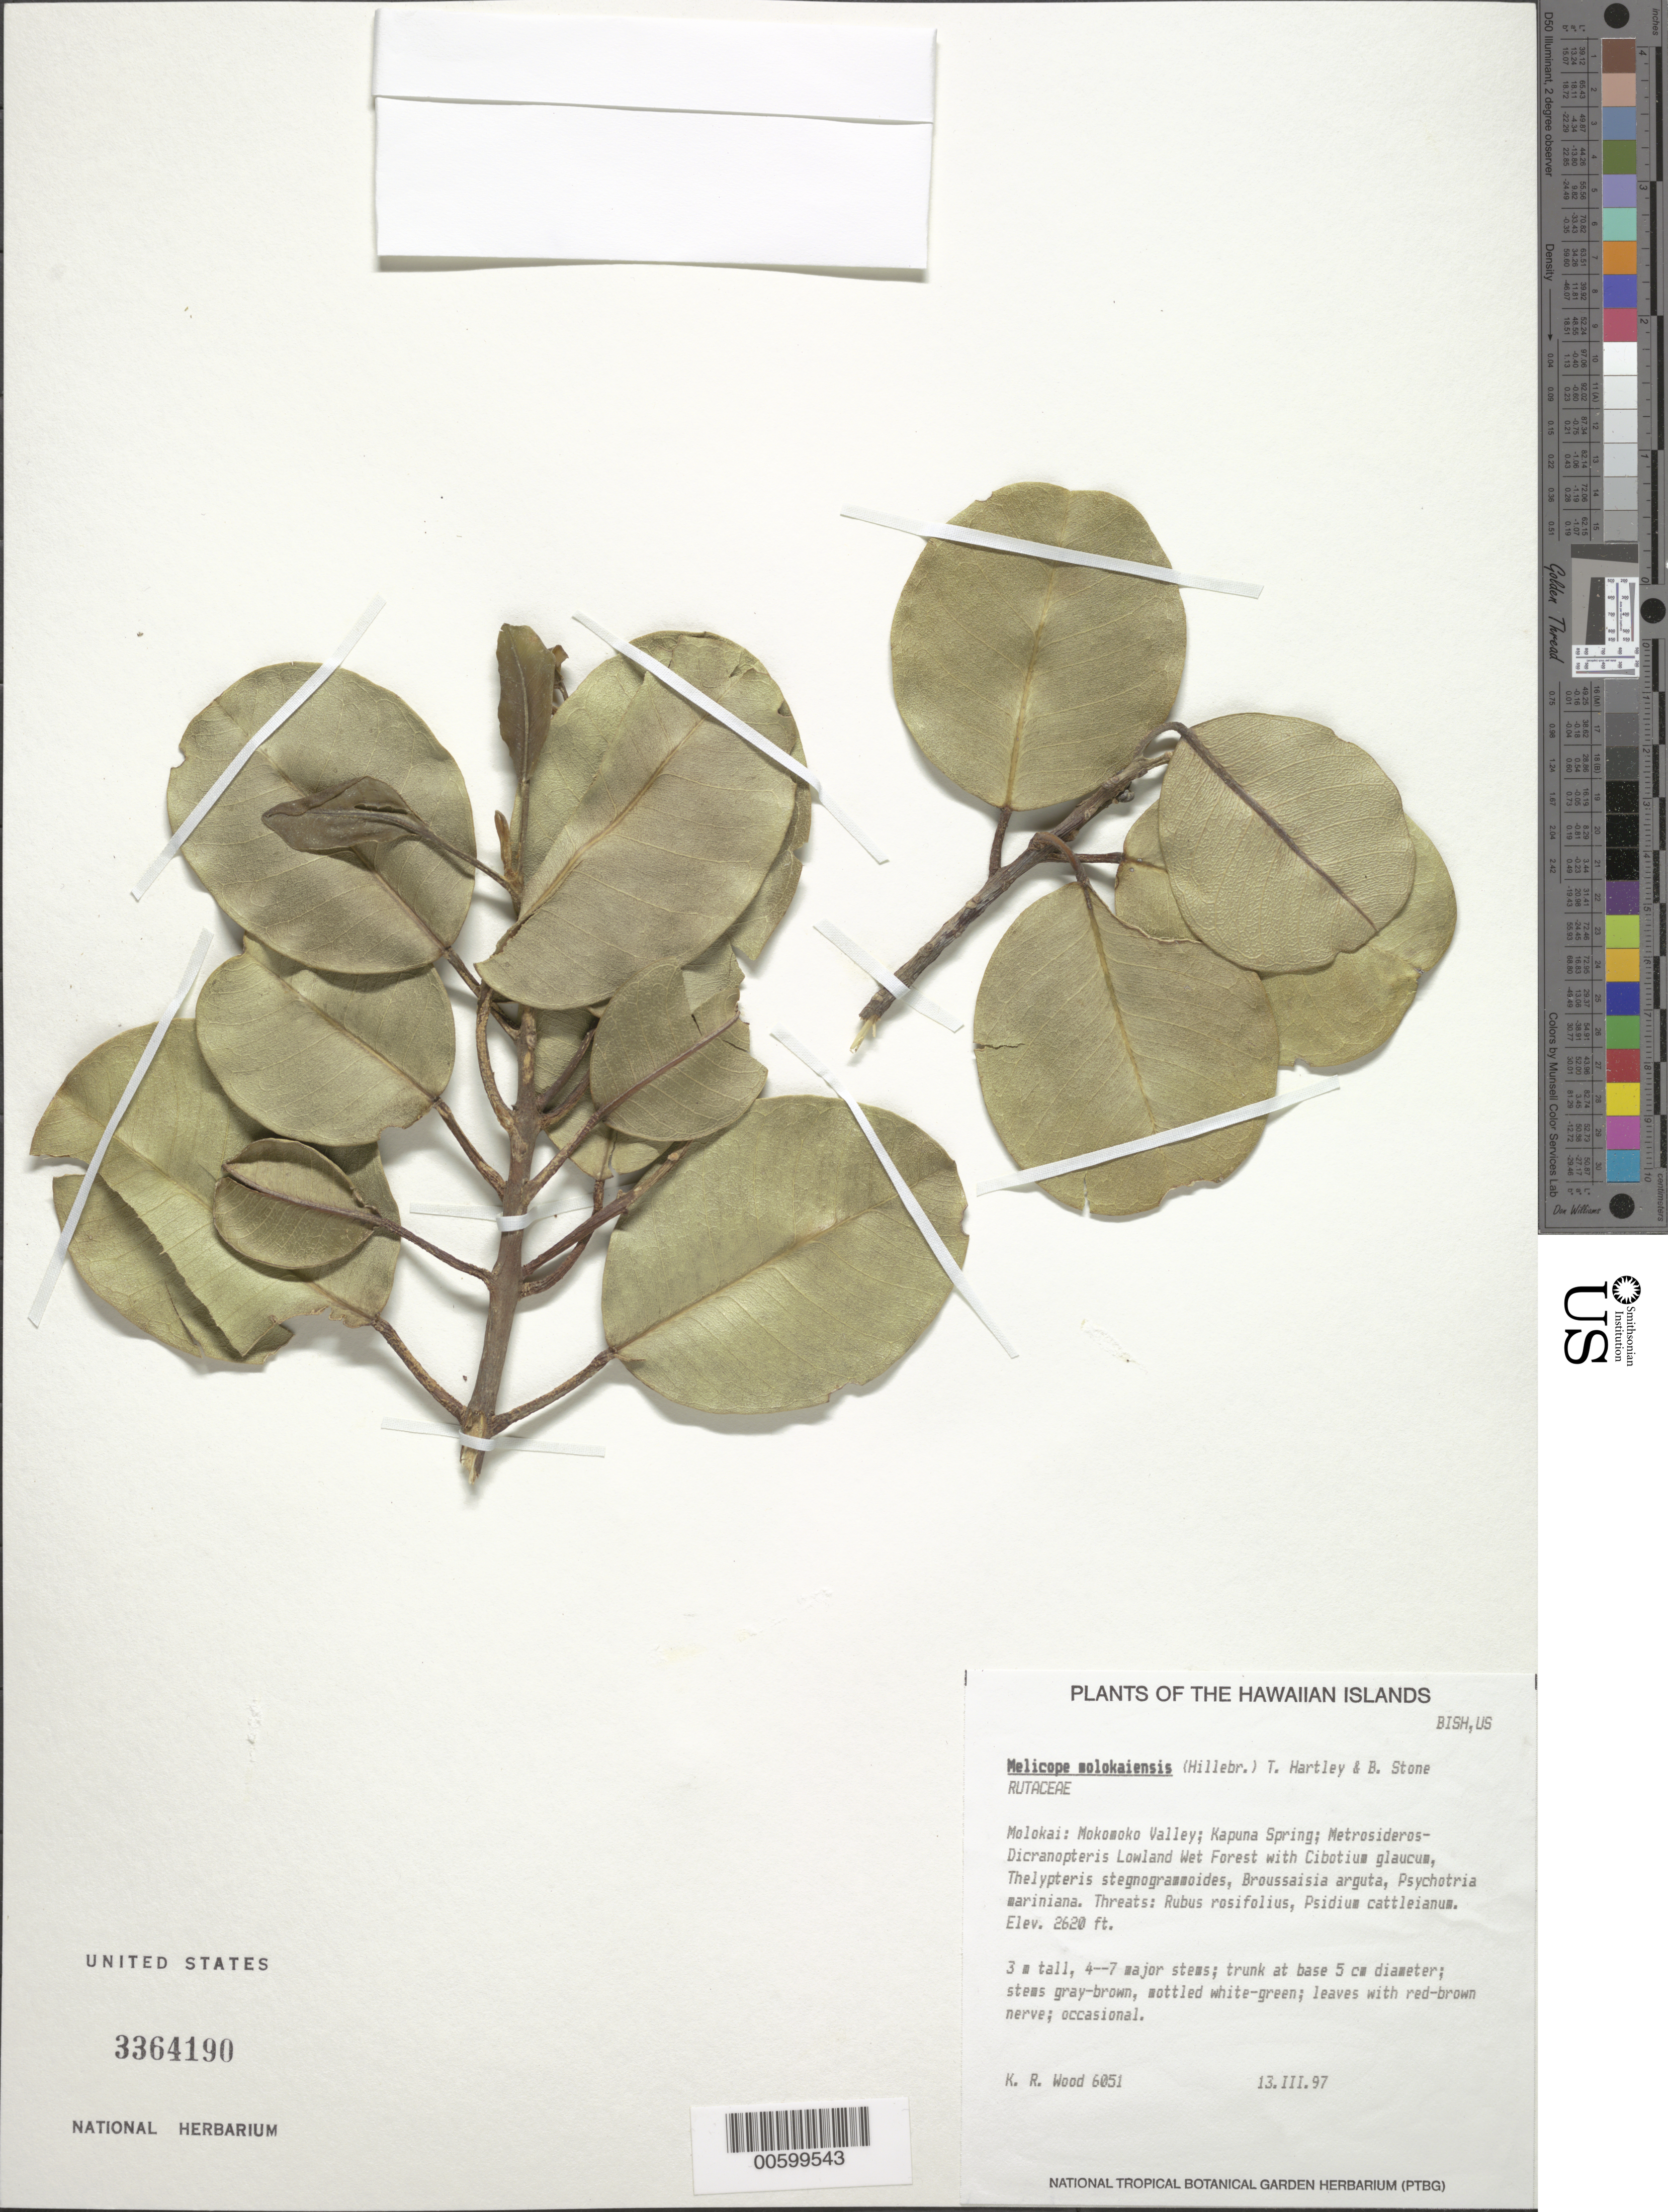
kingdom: Plantae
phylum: Tracheophyta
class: Magnoliopsida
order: Sapindales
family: Rutaceae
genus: Melicope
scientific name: Melicope molokaiensis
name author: (Hillebr.) T.G. Hartley & B.C. Stone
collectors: K. R. Wood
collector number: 6051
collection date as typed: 13 Mar 1997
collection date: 1997-03-13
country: United States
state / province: Hawaii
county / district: Maui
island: Moloka'i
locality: Mokomoko Valley; Kapuna Spring.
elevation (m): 798.576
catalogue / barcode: US 3364190